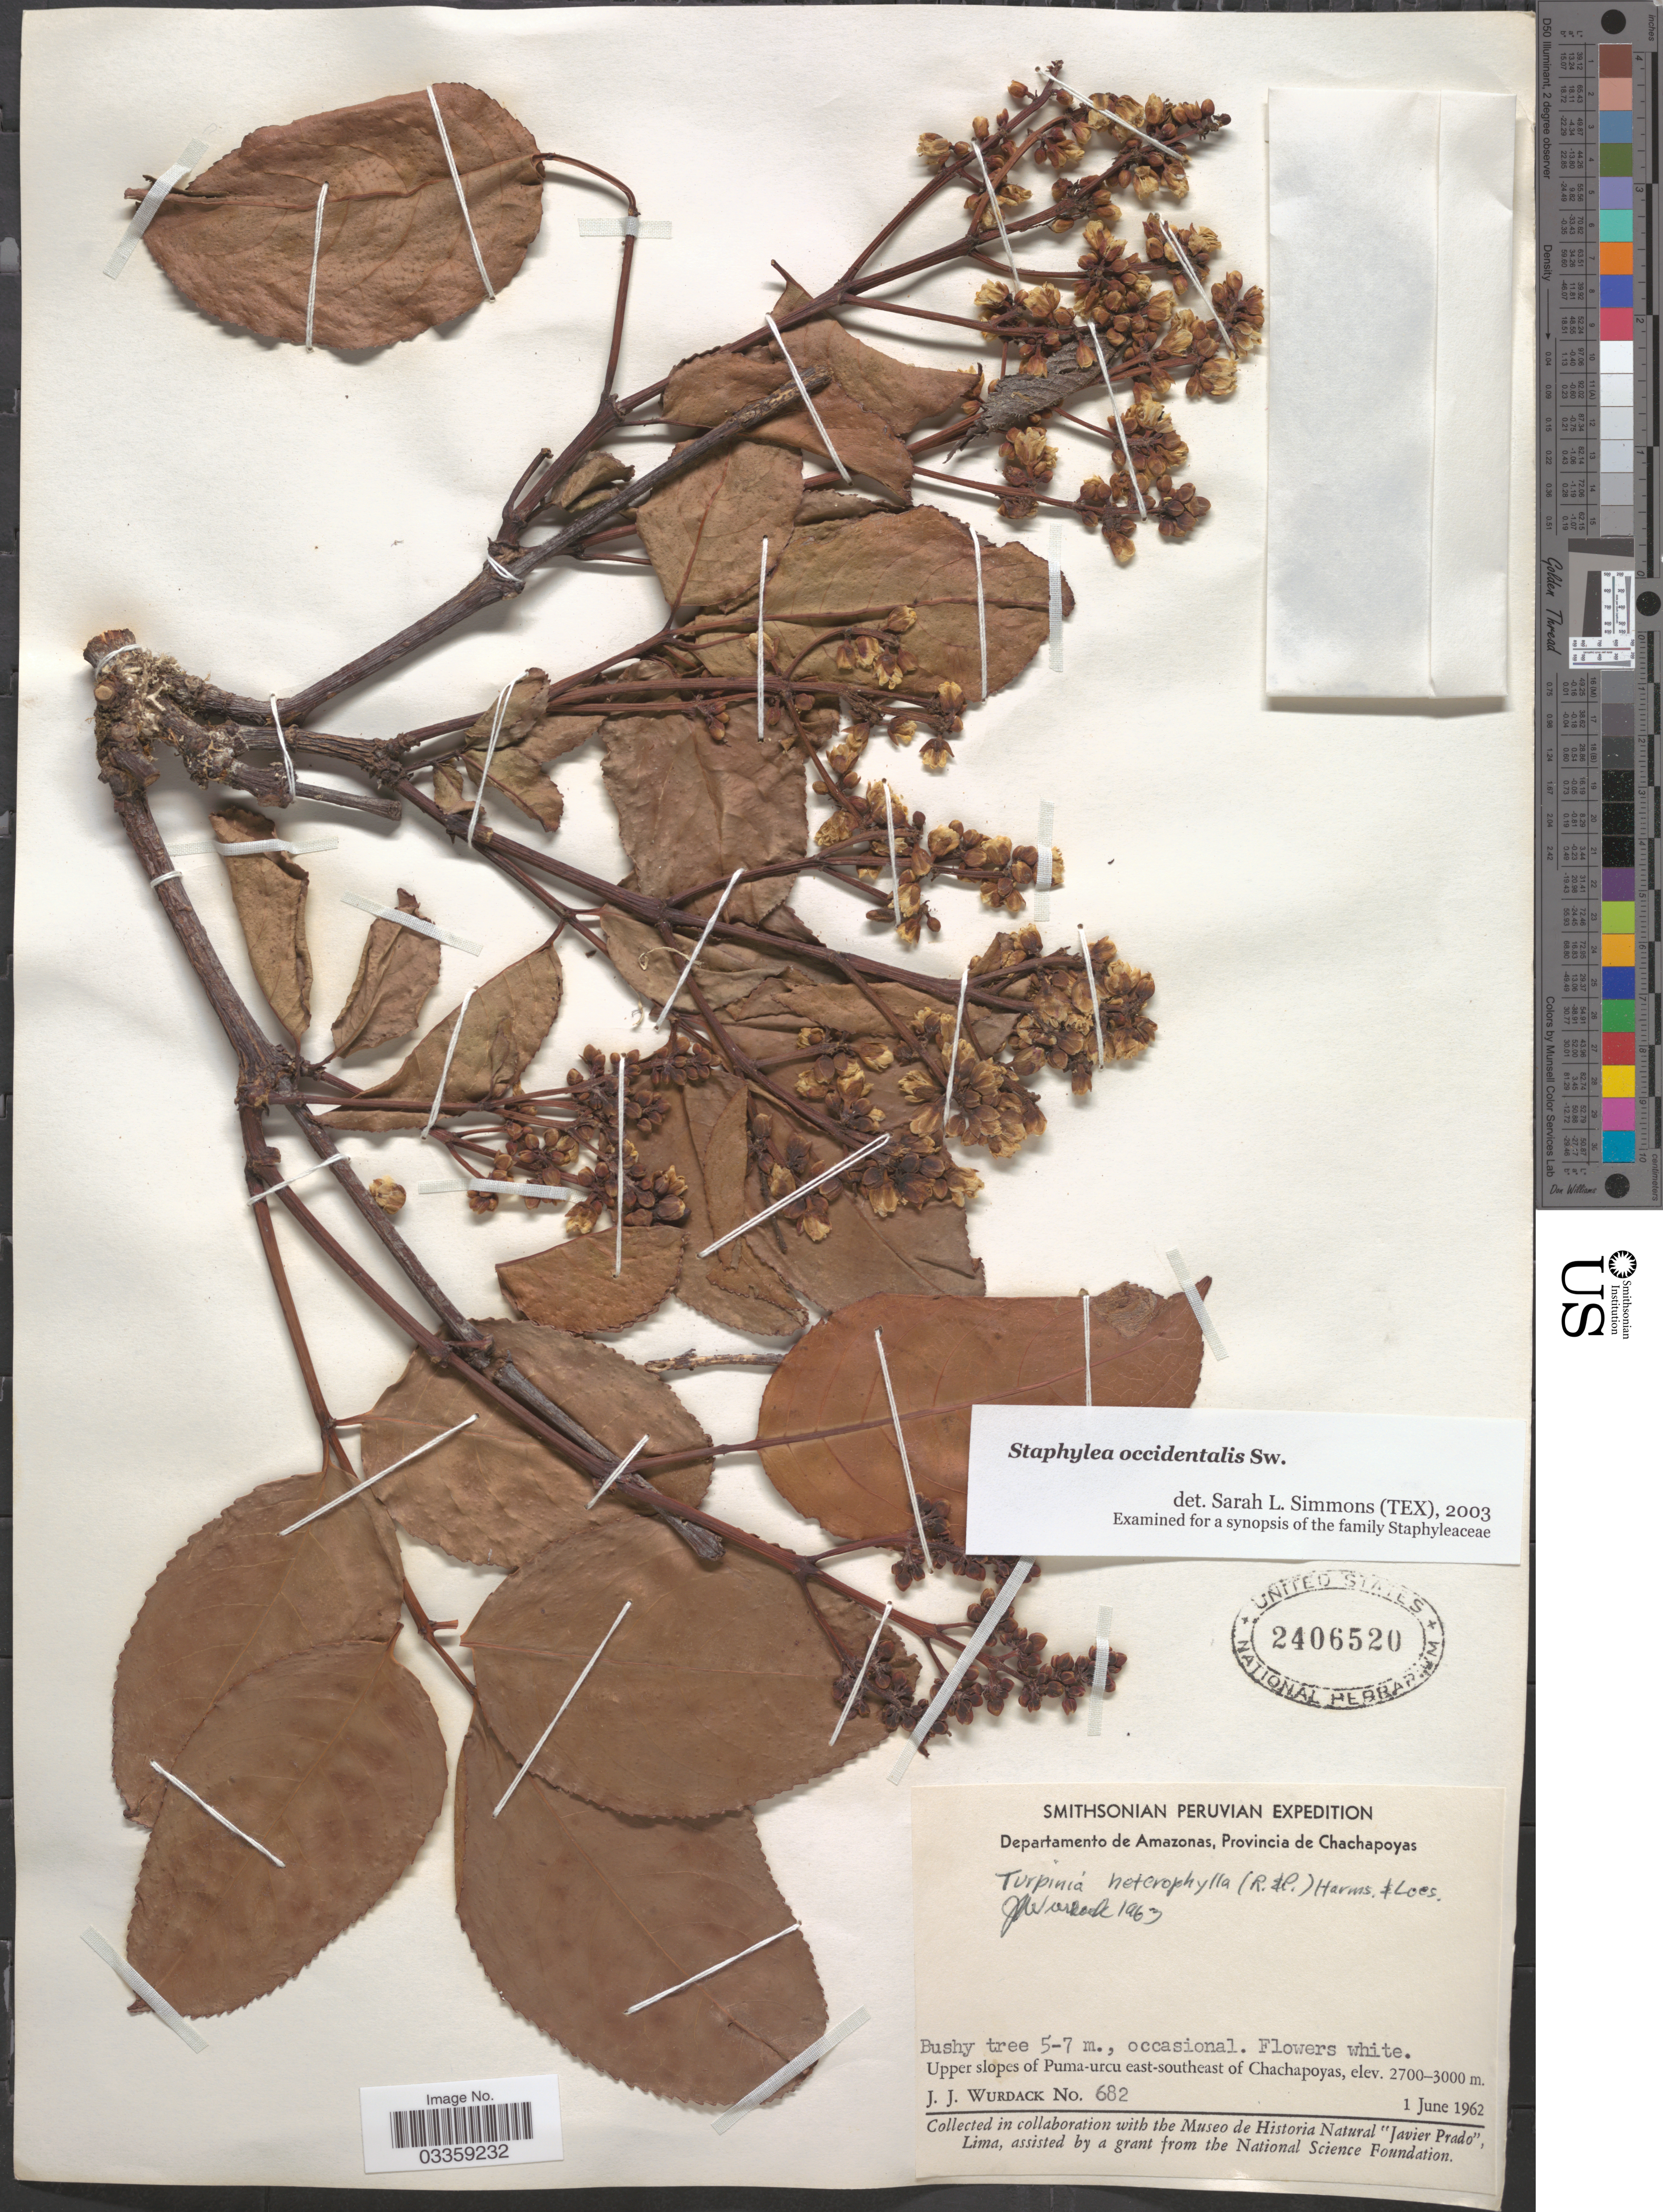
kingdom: Plantae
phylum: Tracheophyta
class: Magnoliopsida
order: Crossosomatales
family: Staphyleaceae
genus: Turpinia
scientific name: Turpinia occidentalis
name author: (Sw.) G. Don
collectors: J. J. Wurdack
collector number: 682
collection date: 1962-06-01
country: Peru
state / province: Amazonas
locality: Departamento de Amazonas, Provincia de Chachapoyas, Upper slopes of Puma-urcu east-southeast of Chachapoyas.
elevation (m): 2700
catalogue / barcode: US 2406520